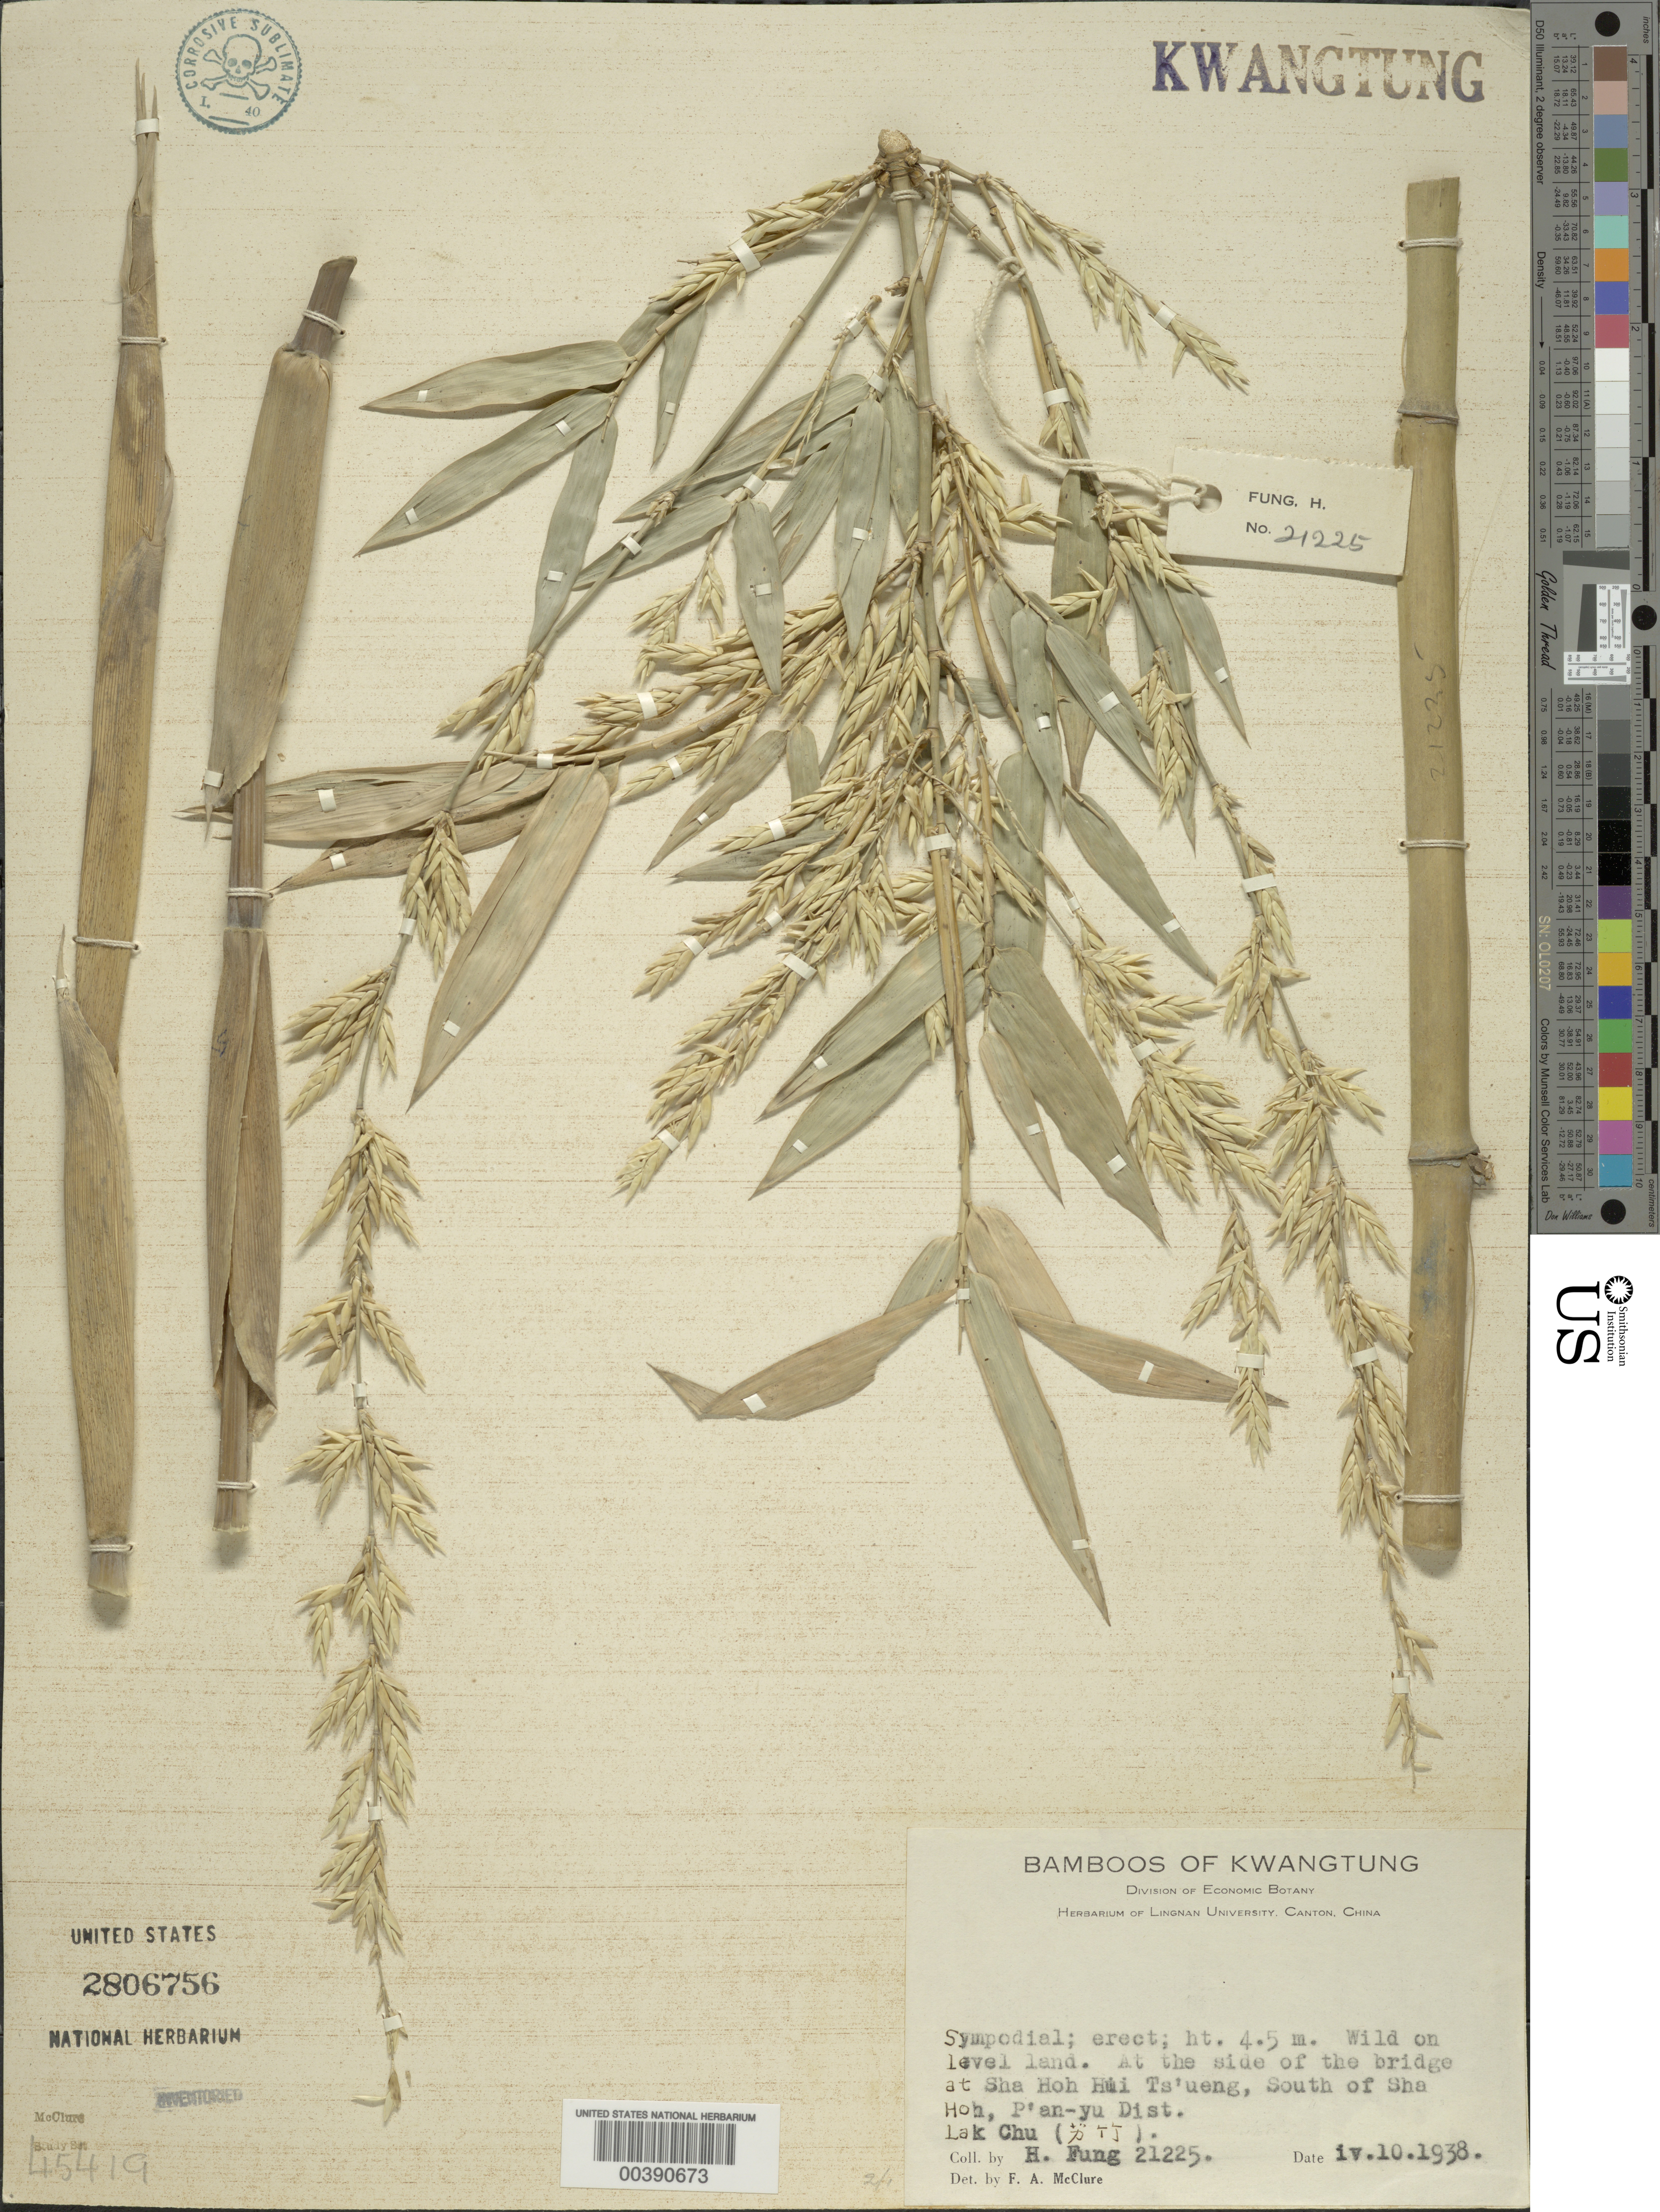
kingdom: Plantae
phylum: Tracheophyta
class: Liliopsida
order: Poales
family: Poaceae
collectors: H. L. Fung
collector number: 21225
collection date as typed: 10 Apr 1938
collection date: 1938-04-10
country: China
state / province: Guangdong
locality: P'an-yu dist., sha hoh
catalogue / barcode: US 2806756